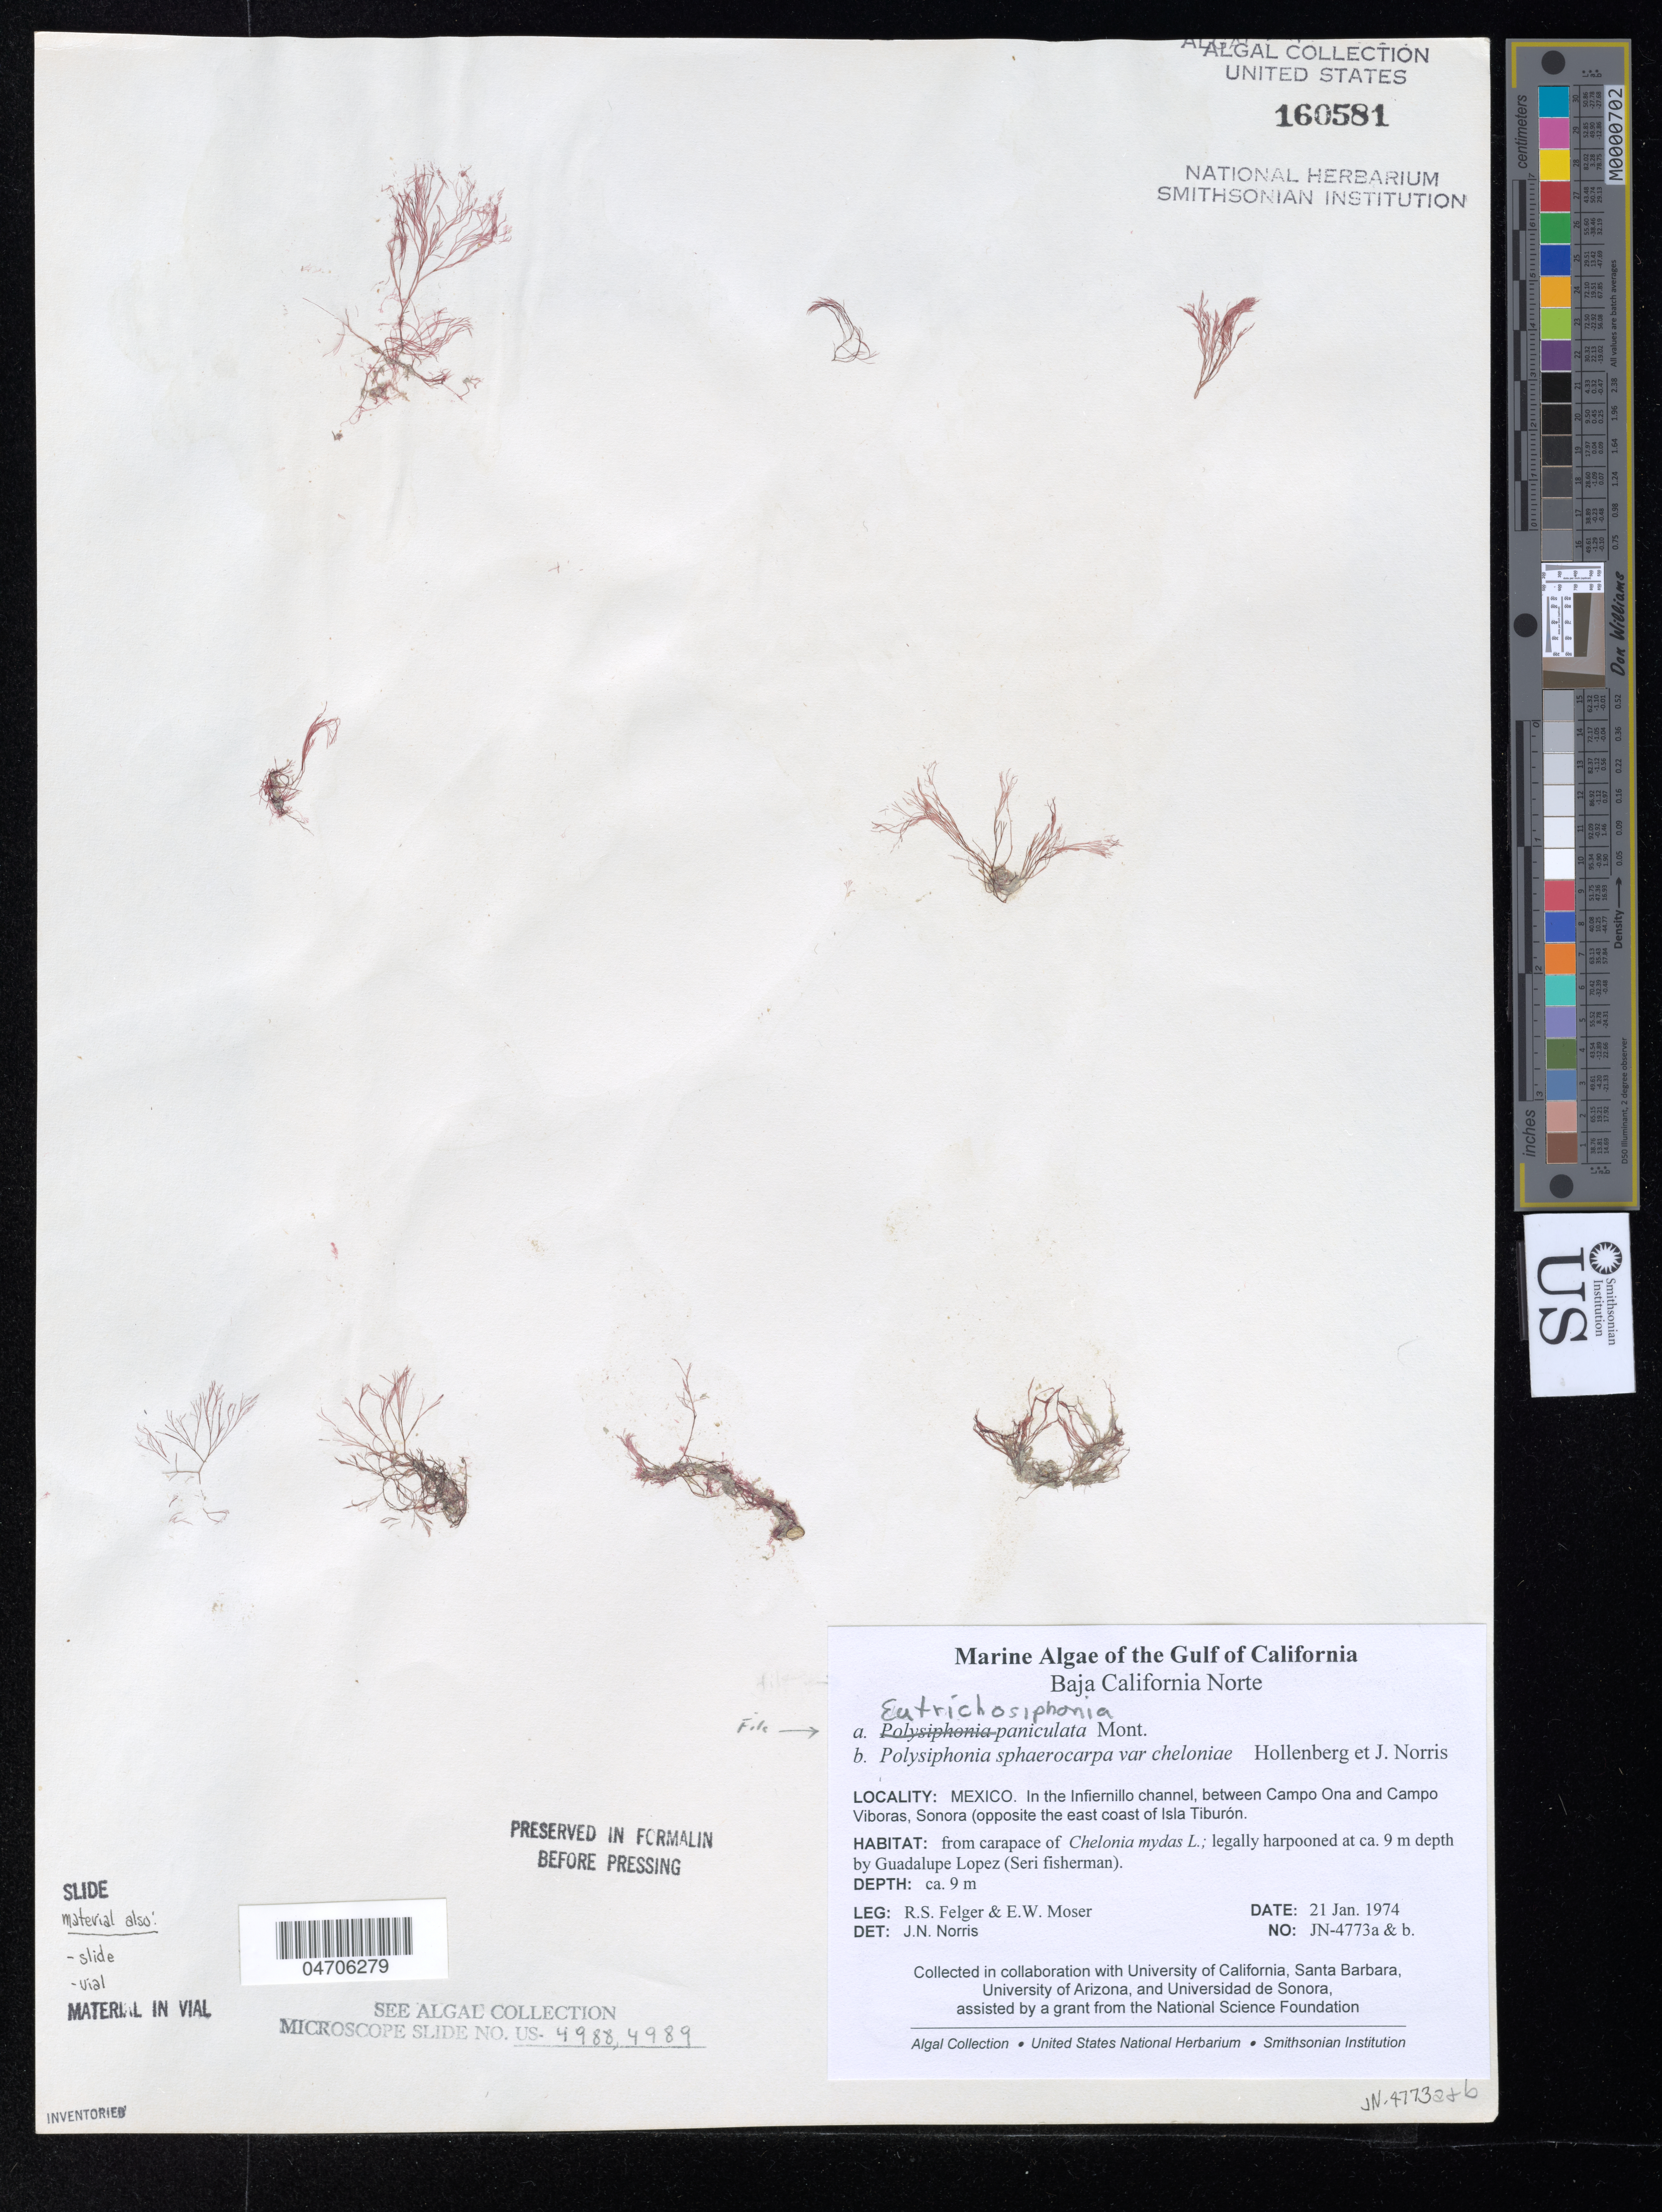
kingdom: Plantae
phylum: Rhodophyta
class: Florideophyceae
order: Ceramiales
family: Rhodomelaceae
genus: Polysiphonia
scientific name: Polysiphonia sphaerocarpa var. cheloniae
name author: Hollenb. & J.N. Norris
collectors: R. S. Felger & E. Moser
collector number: JN-4773b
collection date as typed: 21 Jan 1974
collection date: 1974-01-21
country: Mexico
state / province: Sonora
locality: Infiernillo Channel, between Campo Ona and Campo Viboras, opposite east coast of Isla Tiburon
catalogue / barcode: US 160581-2